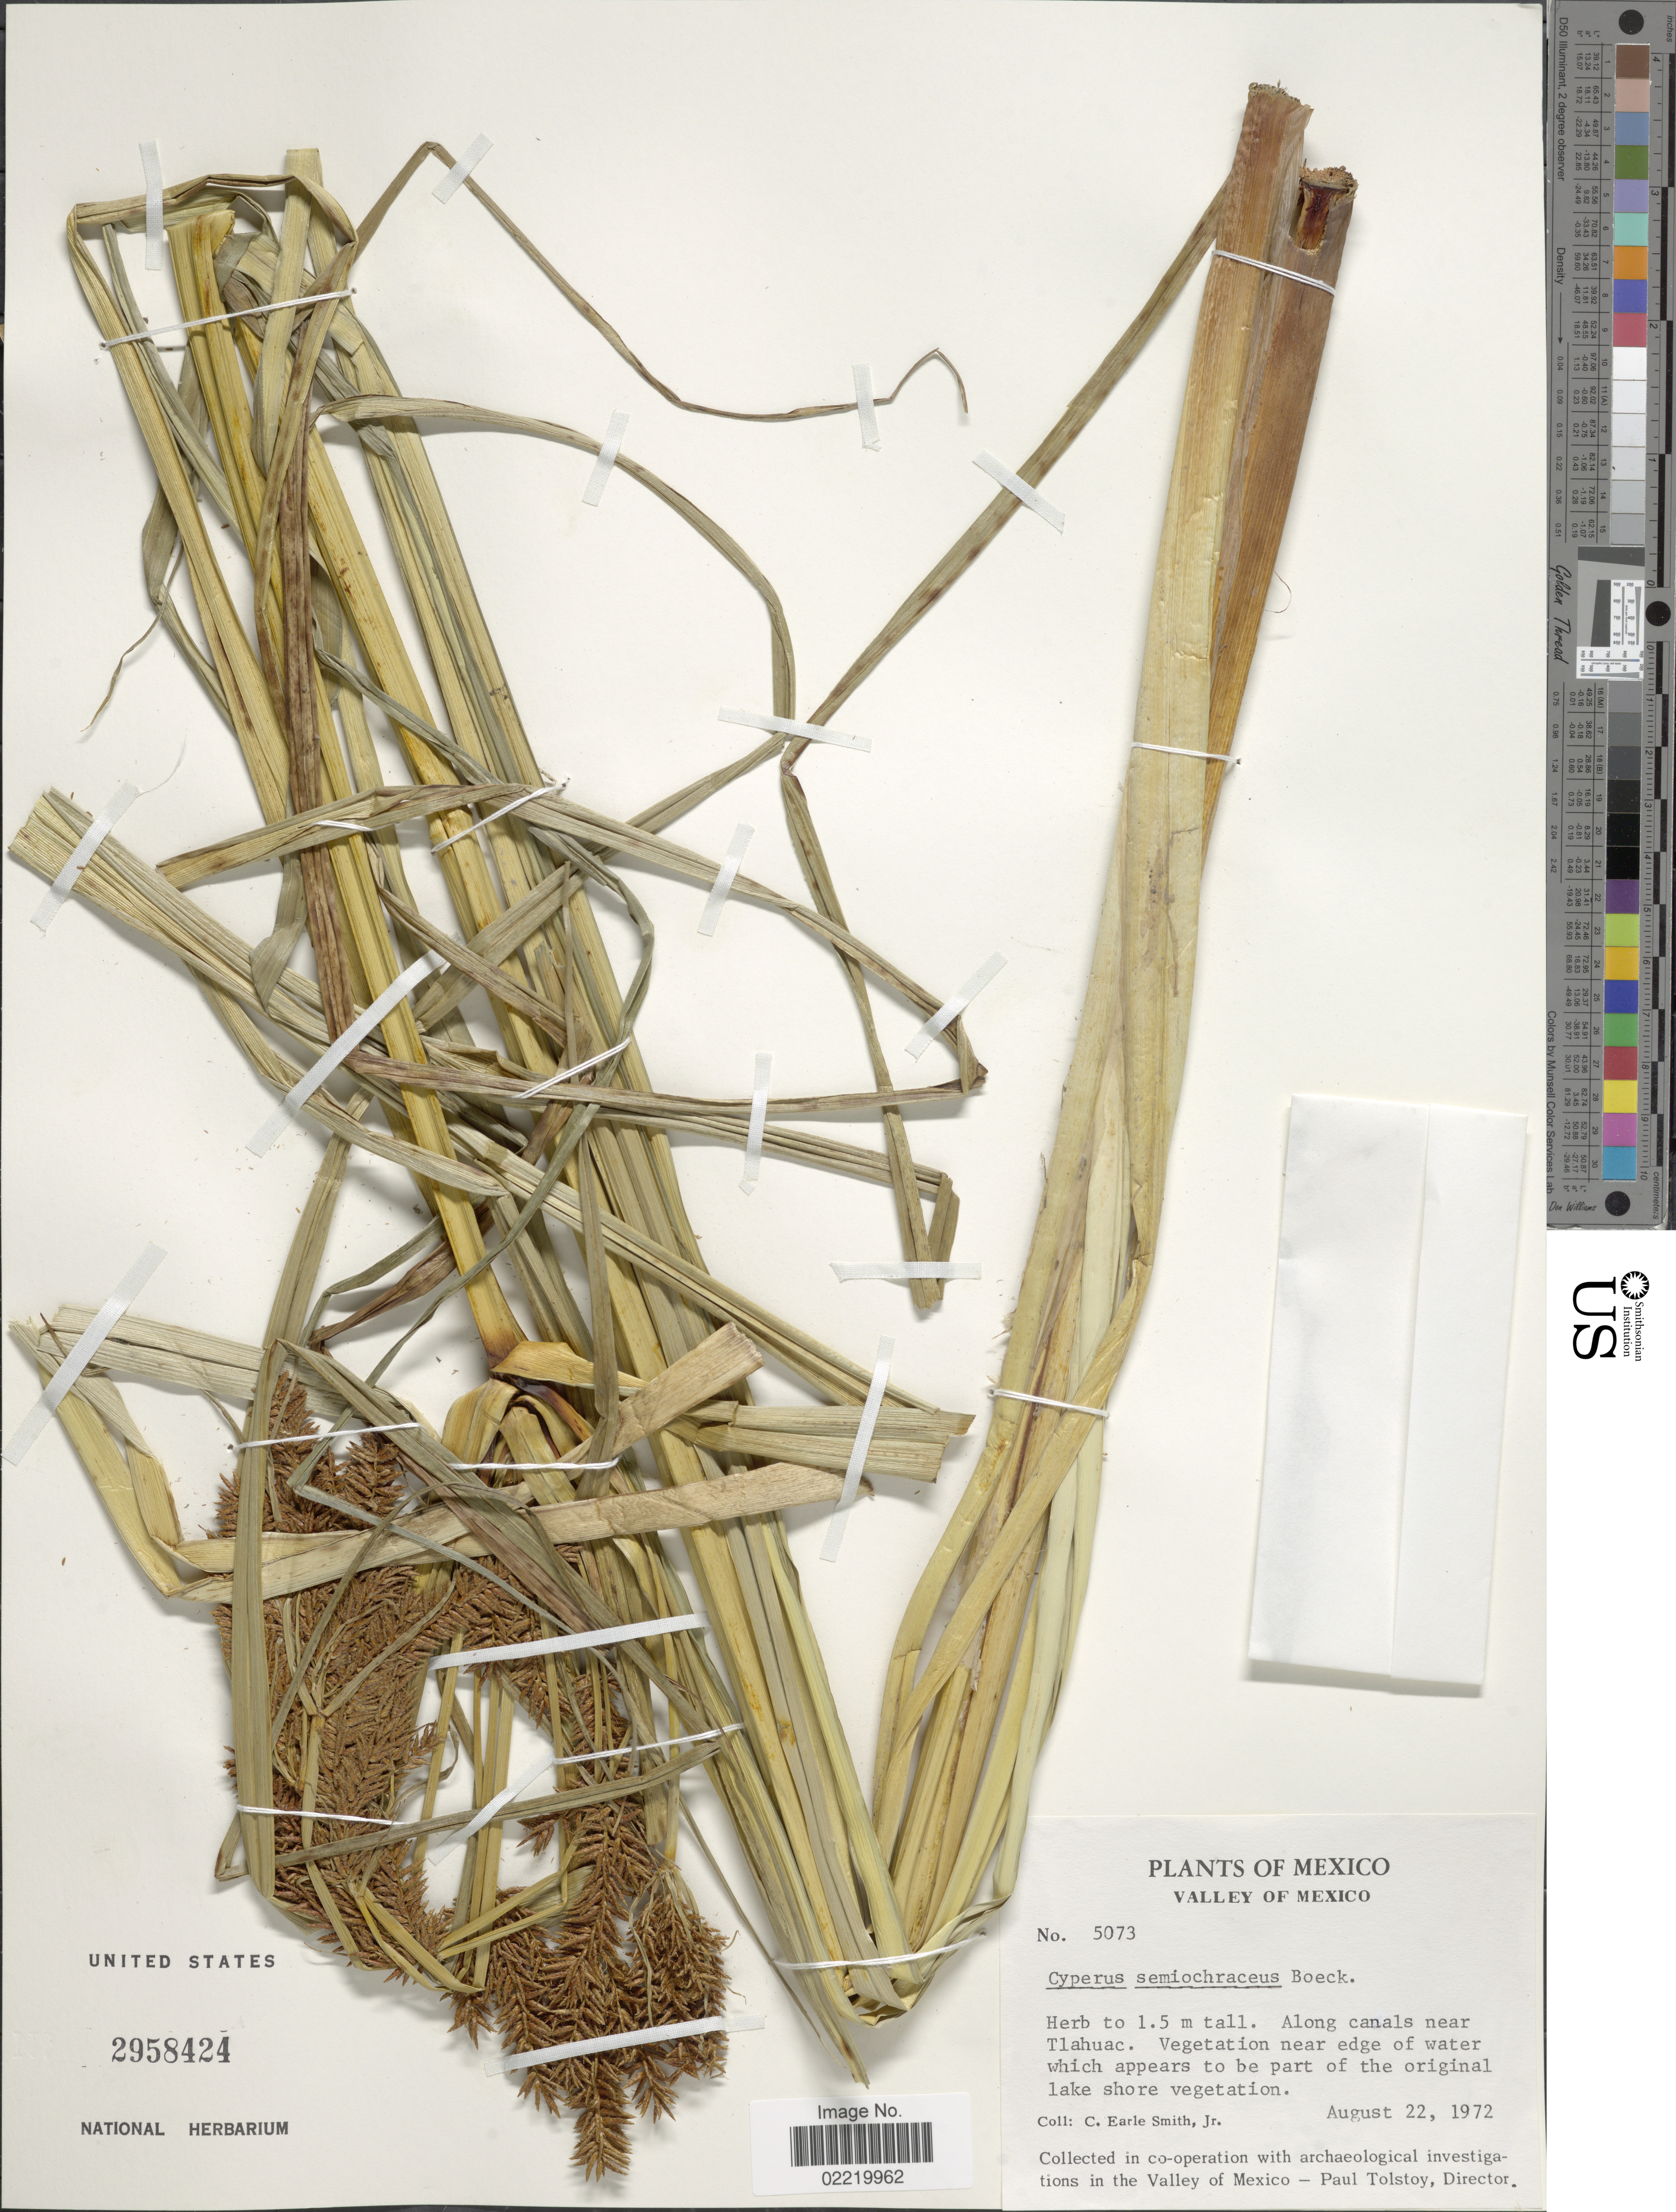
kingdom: Plantae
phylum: Tracheophyta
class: Liliopsida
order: Poales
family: Cyperaceae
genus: Cyperus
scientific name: Cyperus semiochraceus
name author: Boeckeler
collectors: C. E. Smith Jr.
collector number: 5073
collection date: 1972-08-22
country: Mexico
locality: Valley of Mexico, along canals near Tlahuac, vegetation near edge of water which appears to be part of the original lake shore vegetation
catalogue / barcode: US 2958424